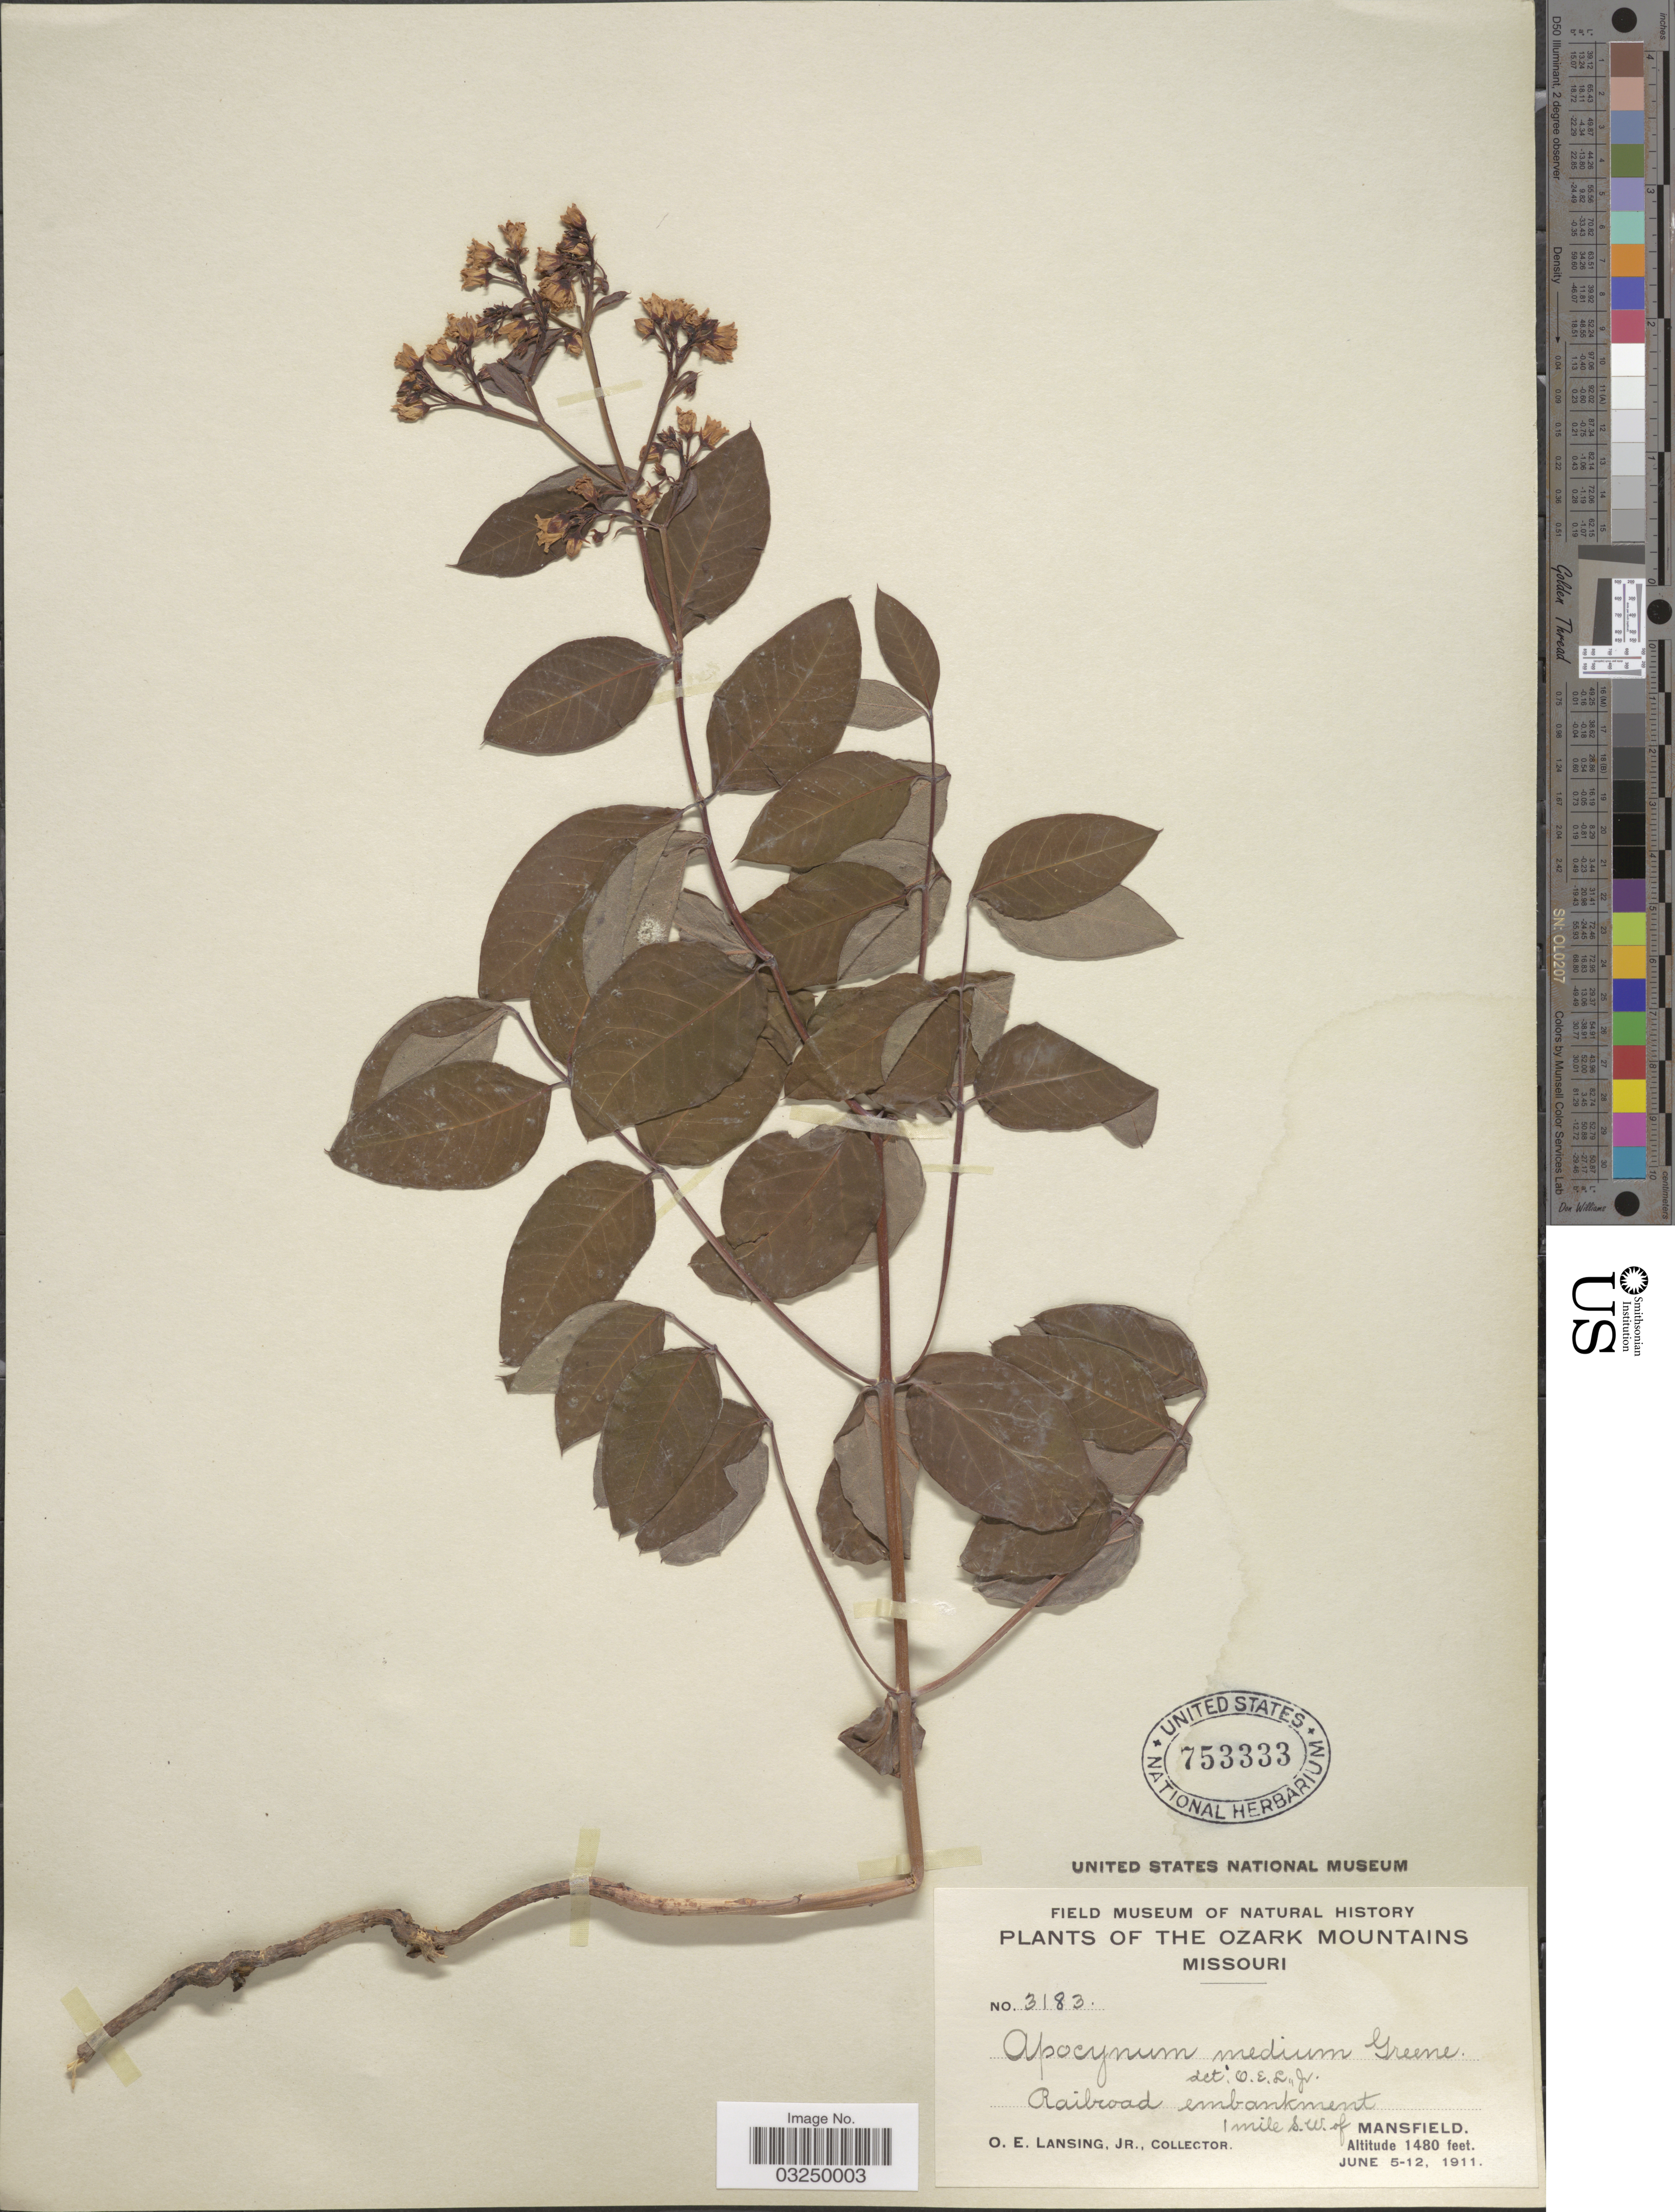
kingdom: Plantae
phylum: Tracheophyta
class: Magnoliopsida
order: Gentianales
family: Apocynaceae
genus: Apocynum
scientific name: Apocynum medium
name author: Greene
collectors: O. Lansing Jr.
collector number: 3183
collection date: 1911-06-05/1911-06-12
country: United States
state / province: Missouri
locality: Ozark Mountains. 1 mile S.W. of Mansfield.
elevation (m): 451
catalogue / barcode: US 753333